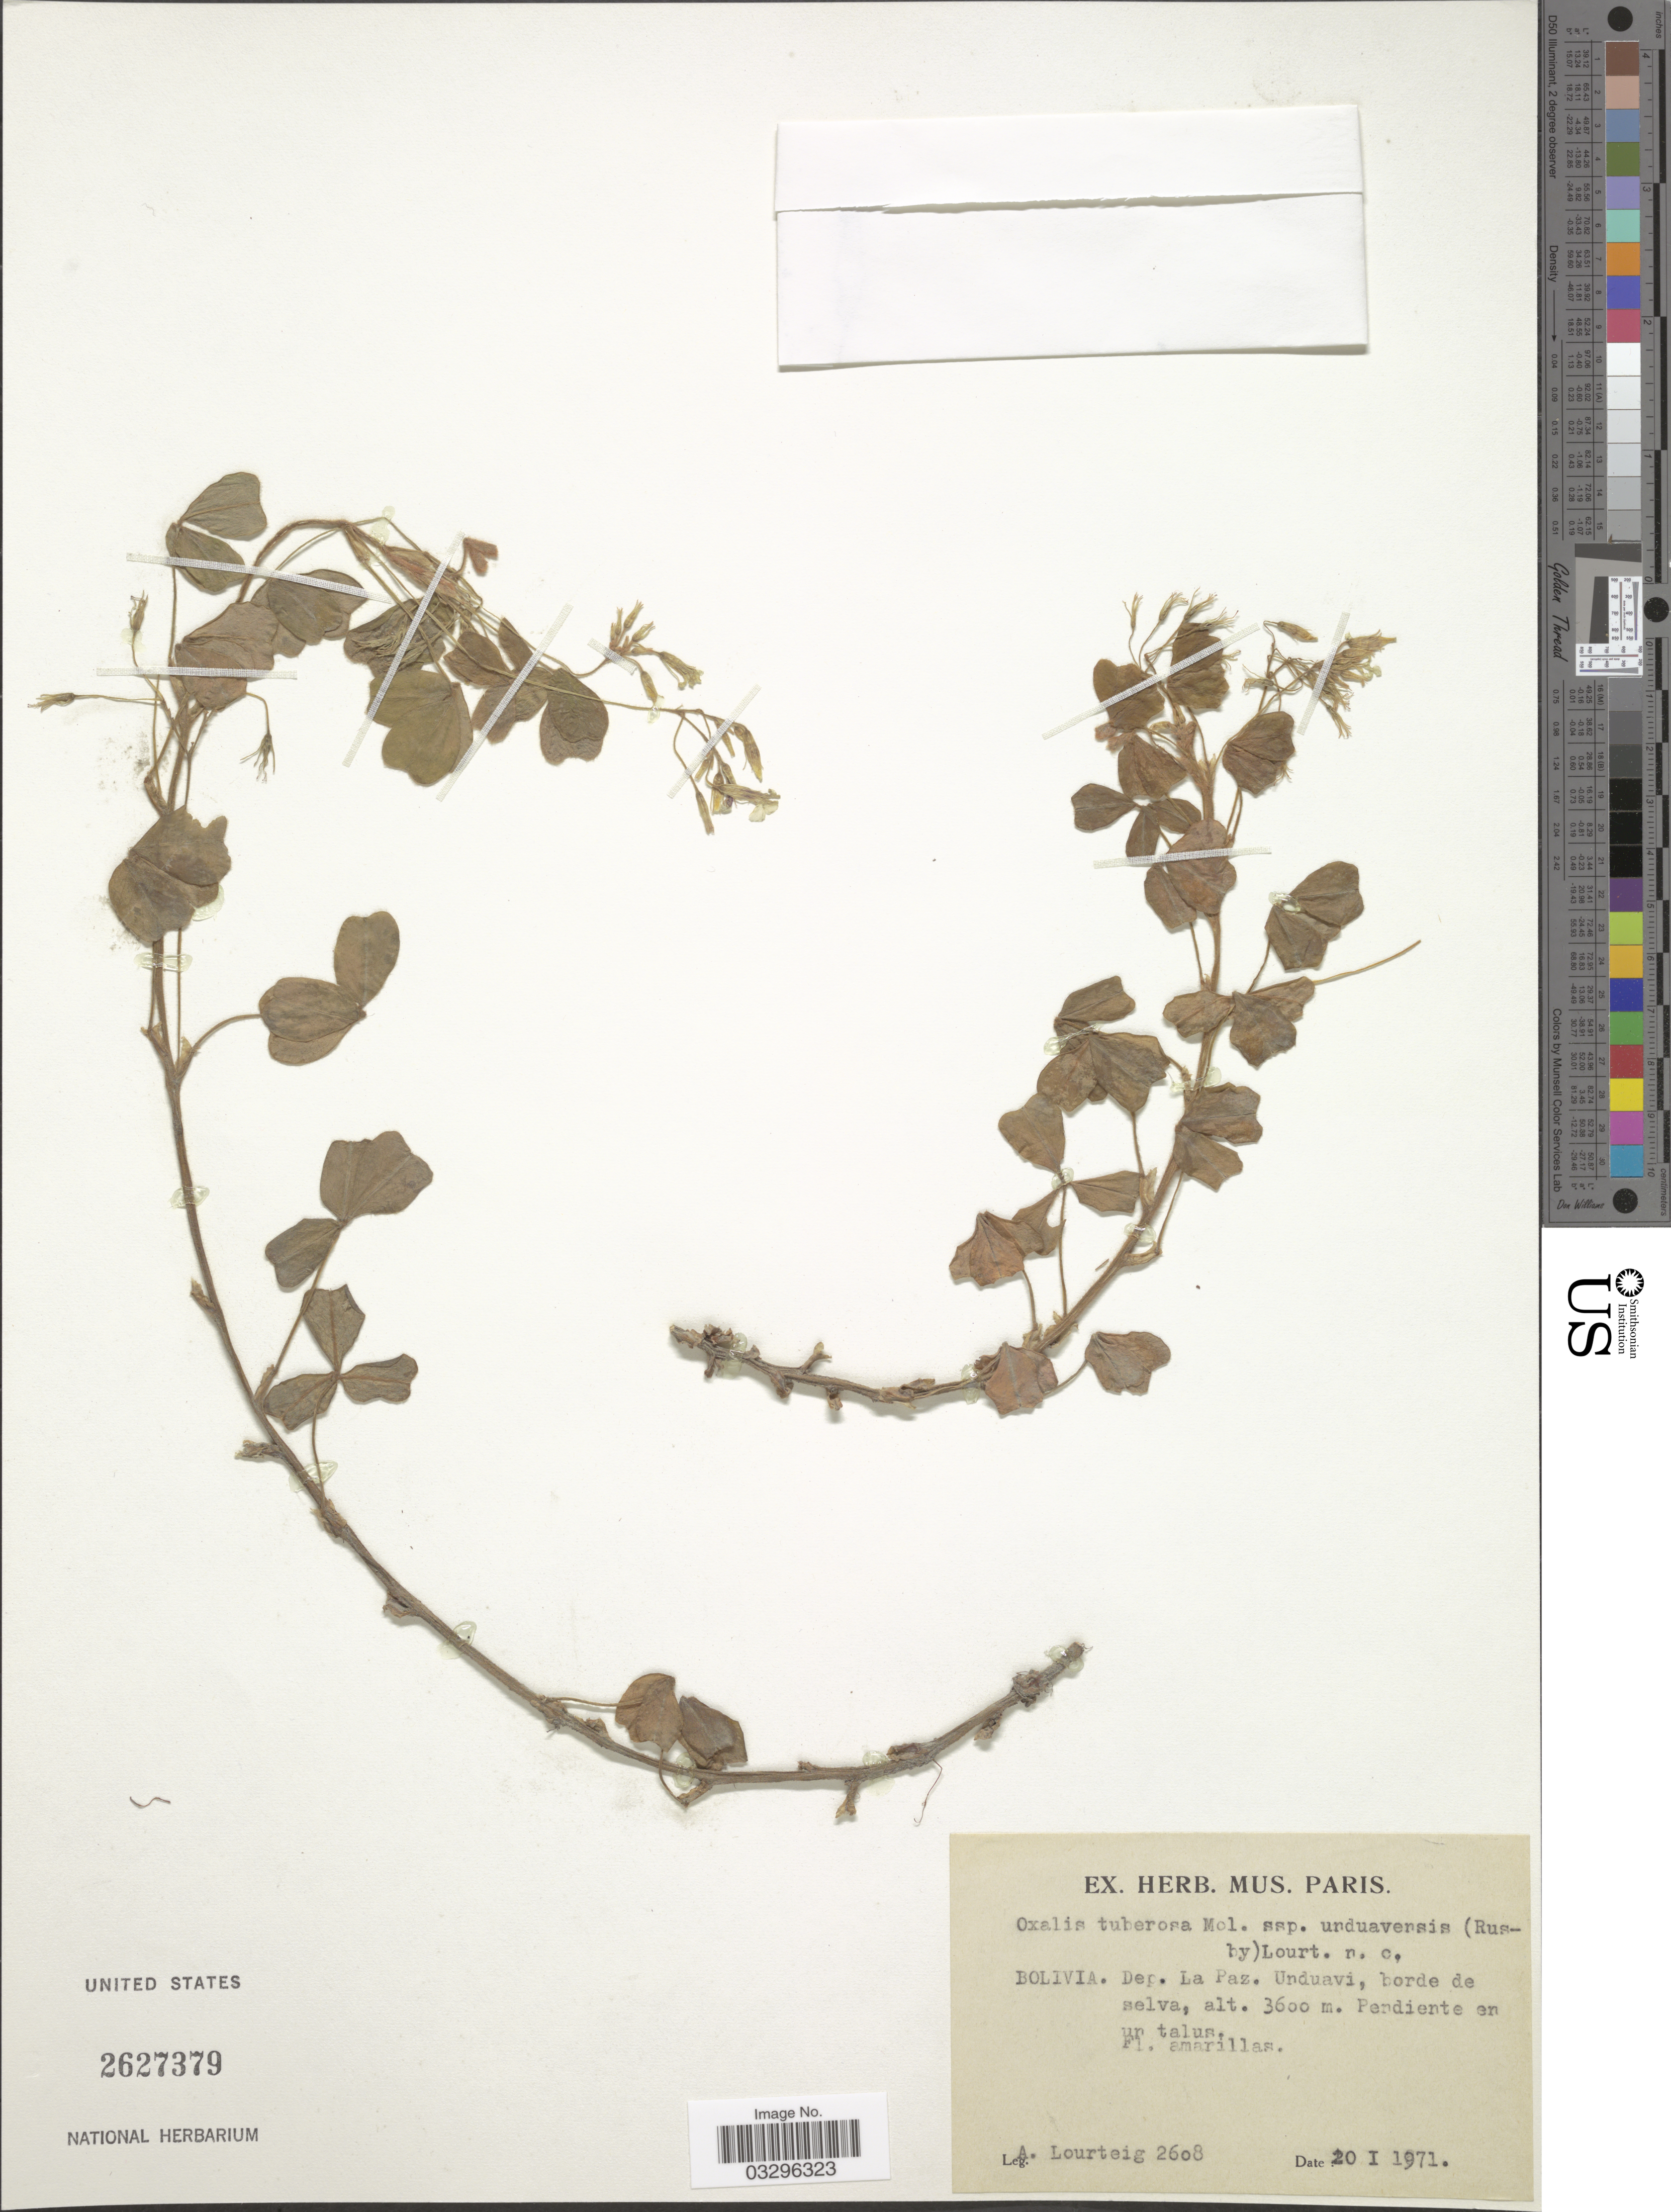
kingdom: Plantae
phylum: Tracheophyta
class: Magnoliopsida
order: Oxalidales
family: Oxalidaceae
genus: Oxalis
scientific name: Oxalis tuberosa var. unduavensis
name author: (Rusby) Lourteig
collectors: A. Lourteig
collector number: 2608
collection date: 1971-01-20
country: Bolivia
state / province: La Paz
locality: Dep. La Paz. Unduavi.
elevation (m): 3600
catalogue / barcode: US 2627379